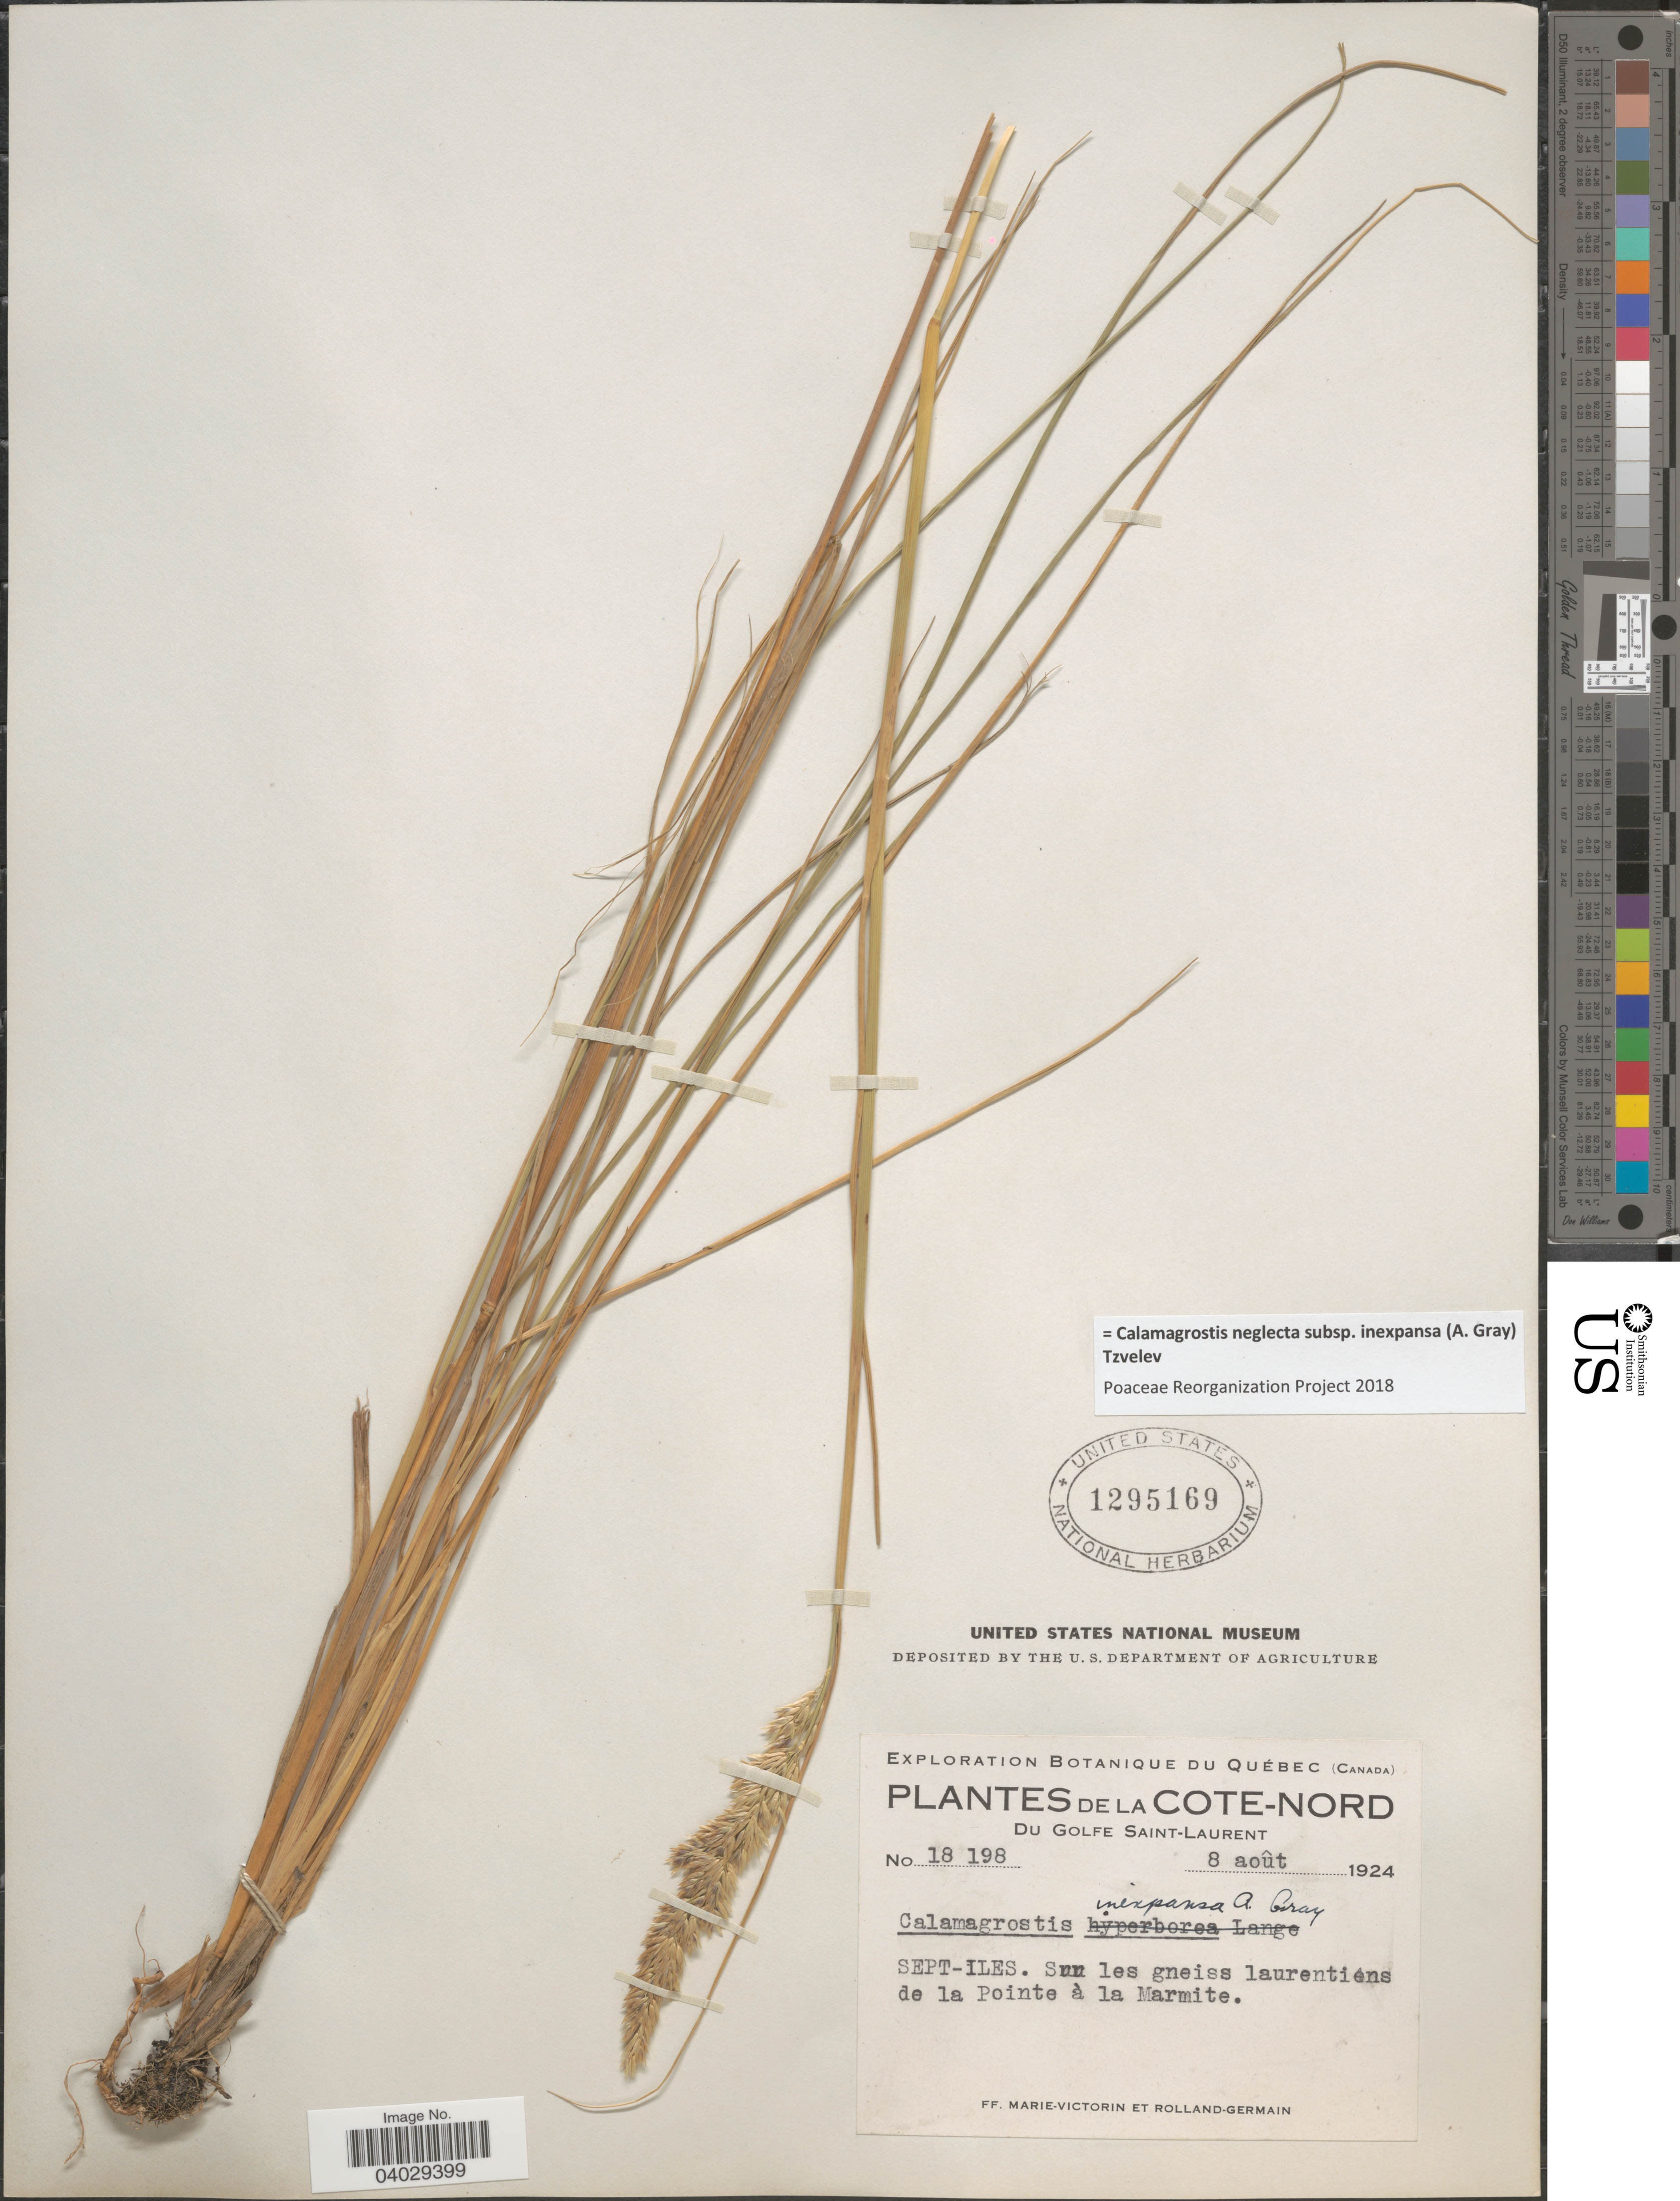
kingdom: Plantae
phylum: Tracheophyta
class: Liliopsida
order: Poales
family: Poaceae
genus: Calamagrostis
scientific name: Calamagrostis neglecta subsp. inexpansa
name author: (A. Gray) Tzvelev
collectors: F. Marie-Victorin & Rolland-Germain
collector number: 18198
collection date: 1924-08-08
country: Canada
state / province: Quebec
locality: La Cote-Nord. Du Golfe Saint-Laurent. Sept-Iles. Sur les gneiss laurentiens de la Pointe à la Marmite.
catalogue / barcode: US 1295169